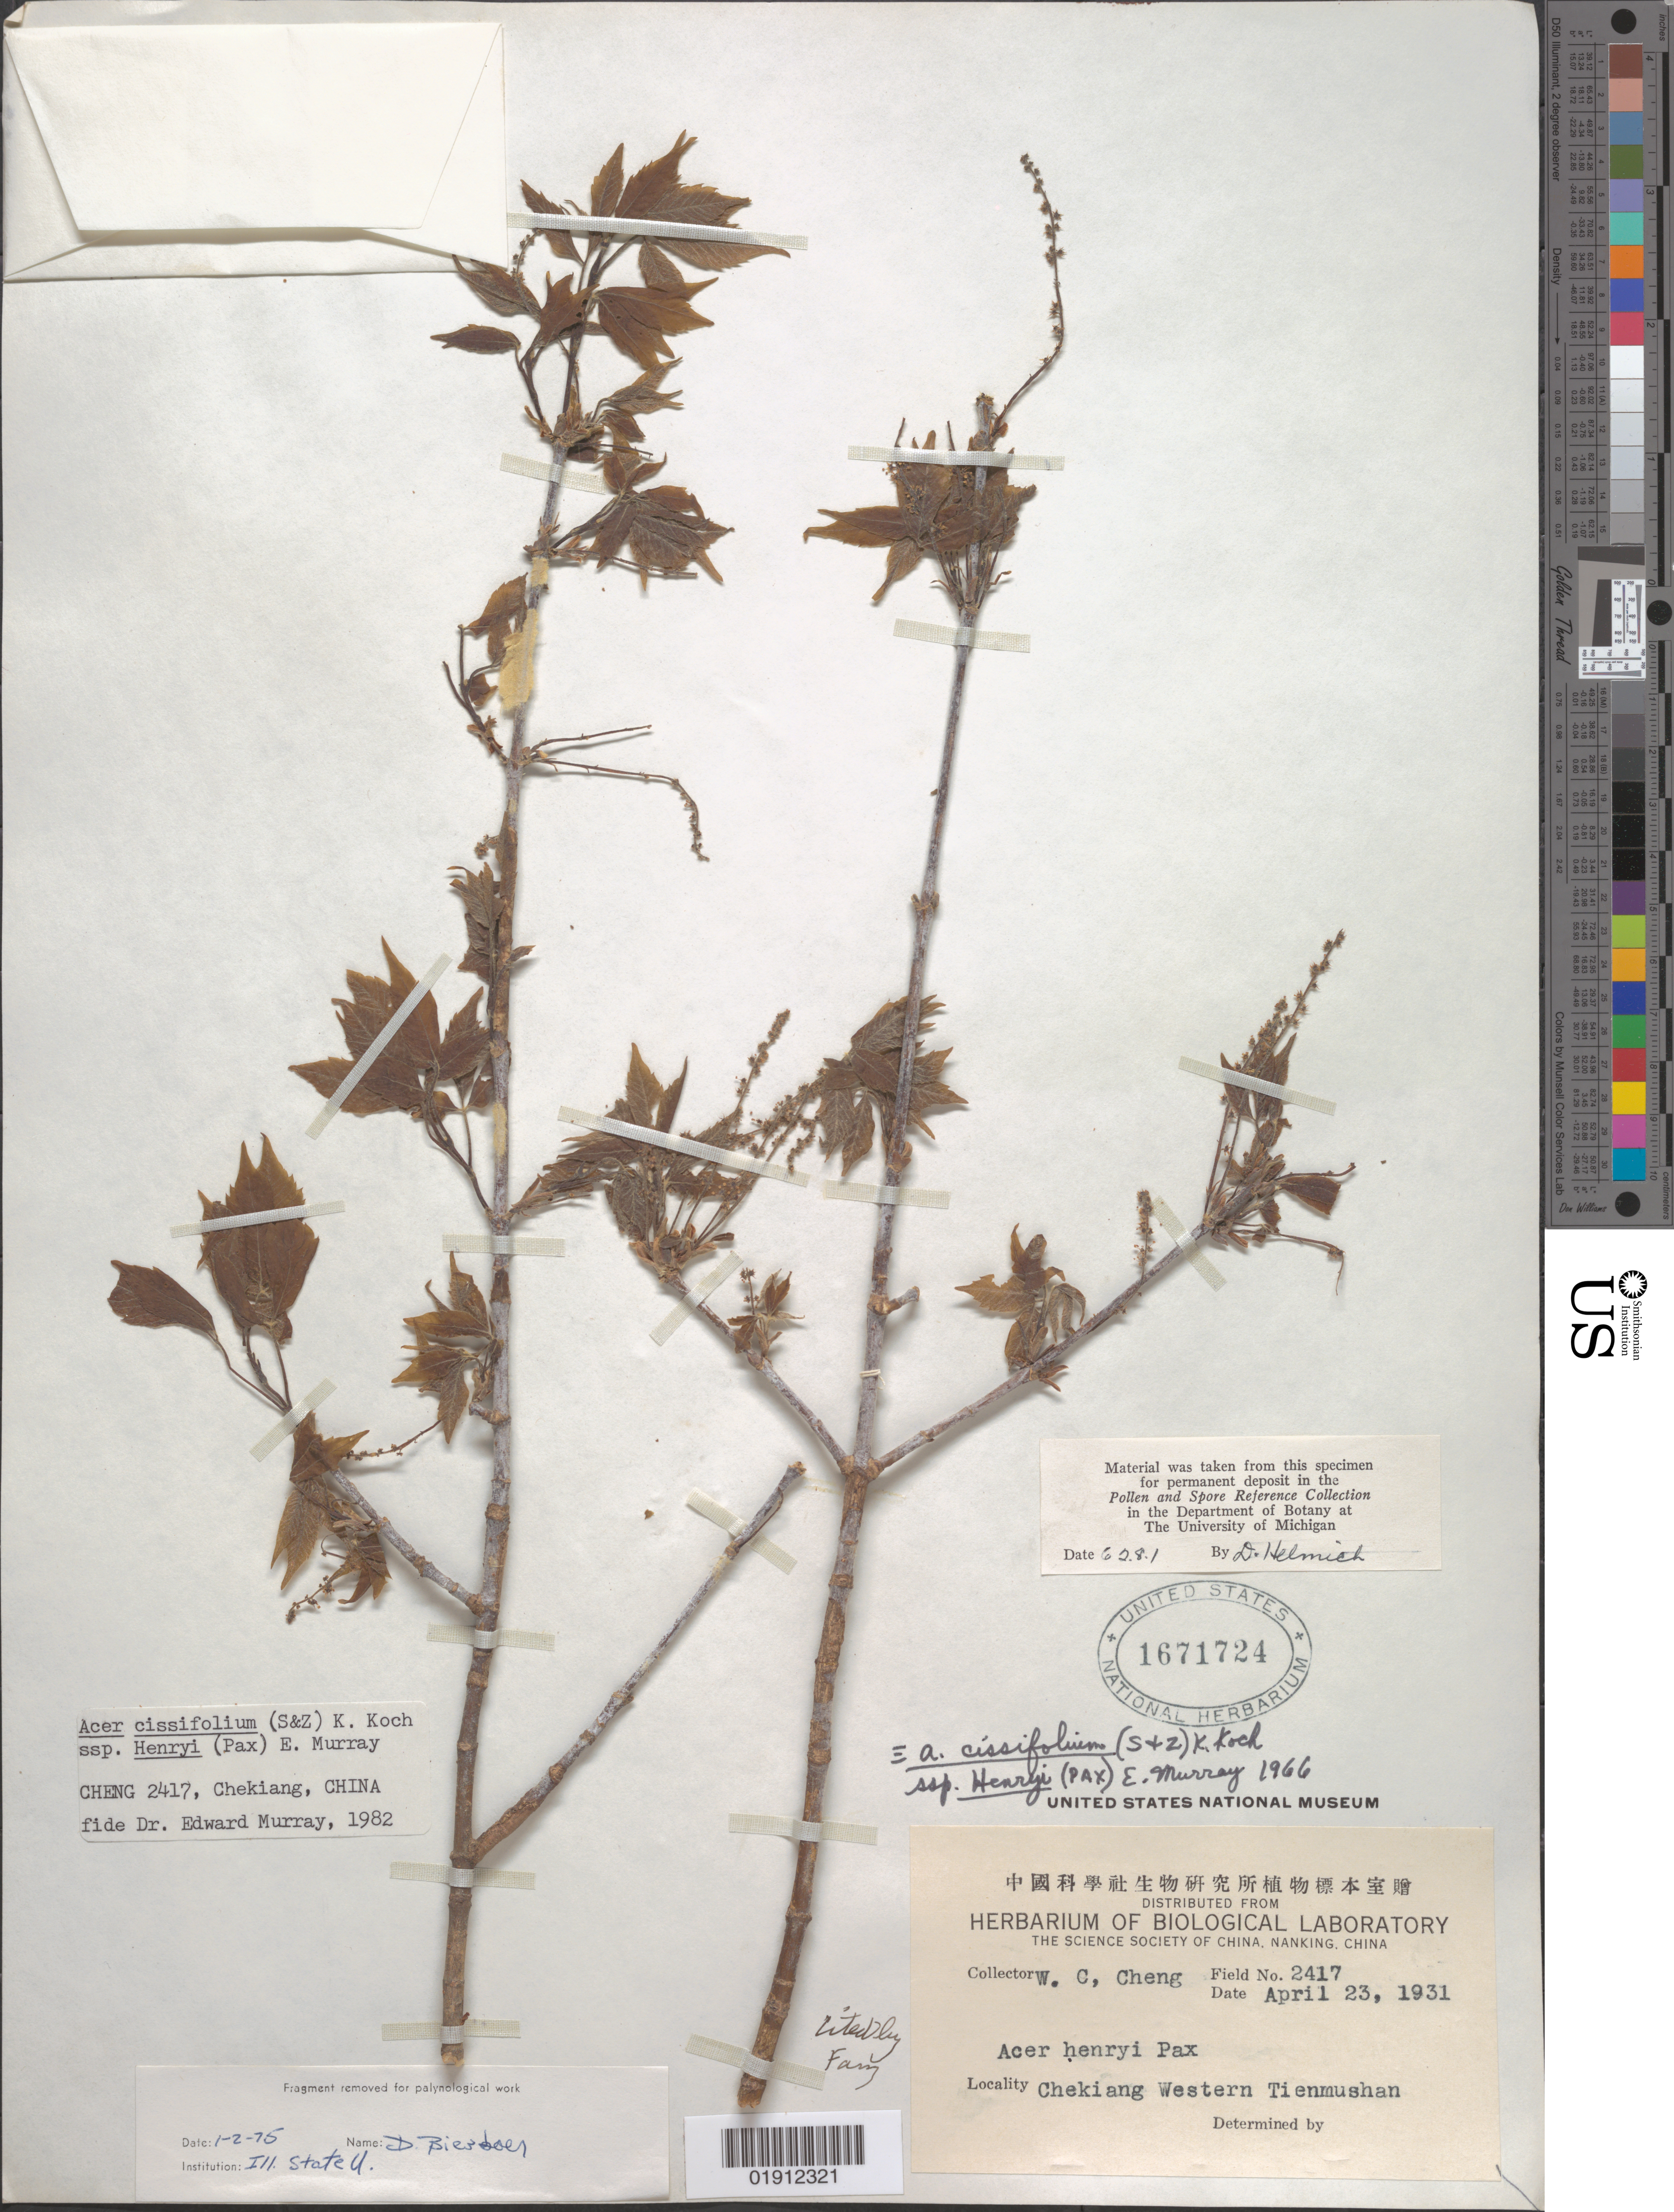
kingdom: Plantae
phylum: Tracheophyta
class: Magnoliopsida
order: Sapindales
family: Sapindaceae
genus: Acer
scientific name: Acer cissifolium subsp. henryi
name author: (Pax) A.E. Murray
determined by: Murray, Edward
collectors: W. C. Cheng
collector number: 2417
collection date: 1931-04-23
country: China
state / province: Zhejiang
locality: Chekiang [Zhejiang] Western Tienmushan [Tianmushan]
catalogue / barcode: US 1671724